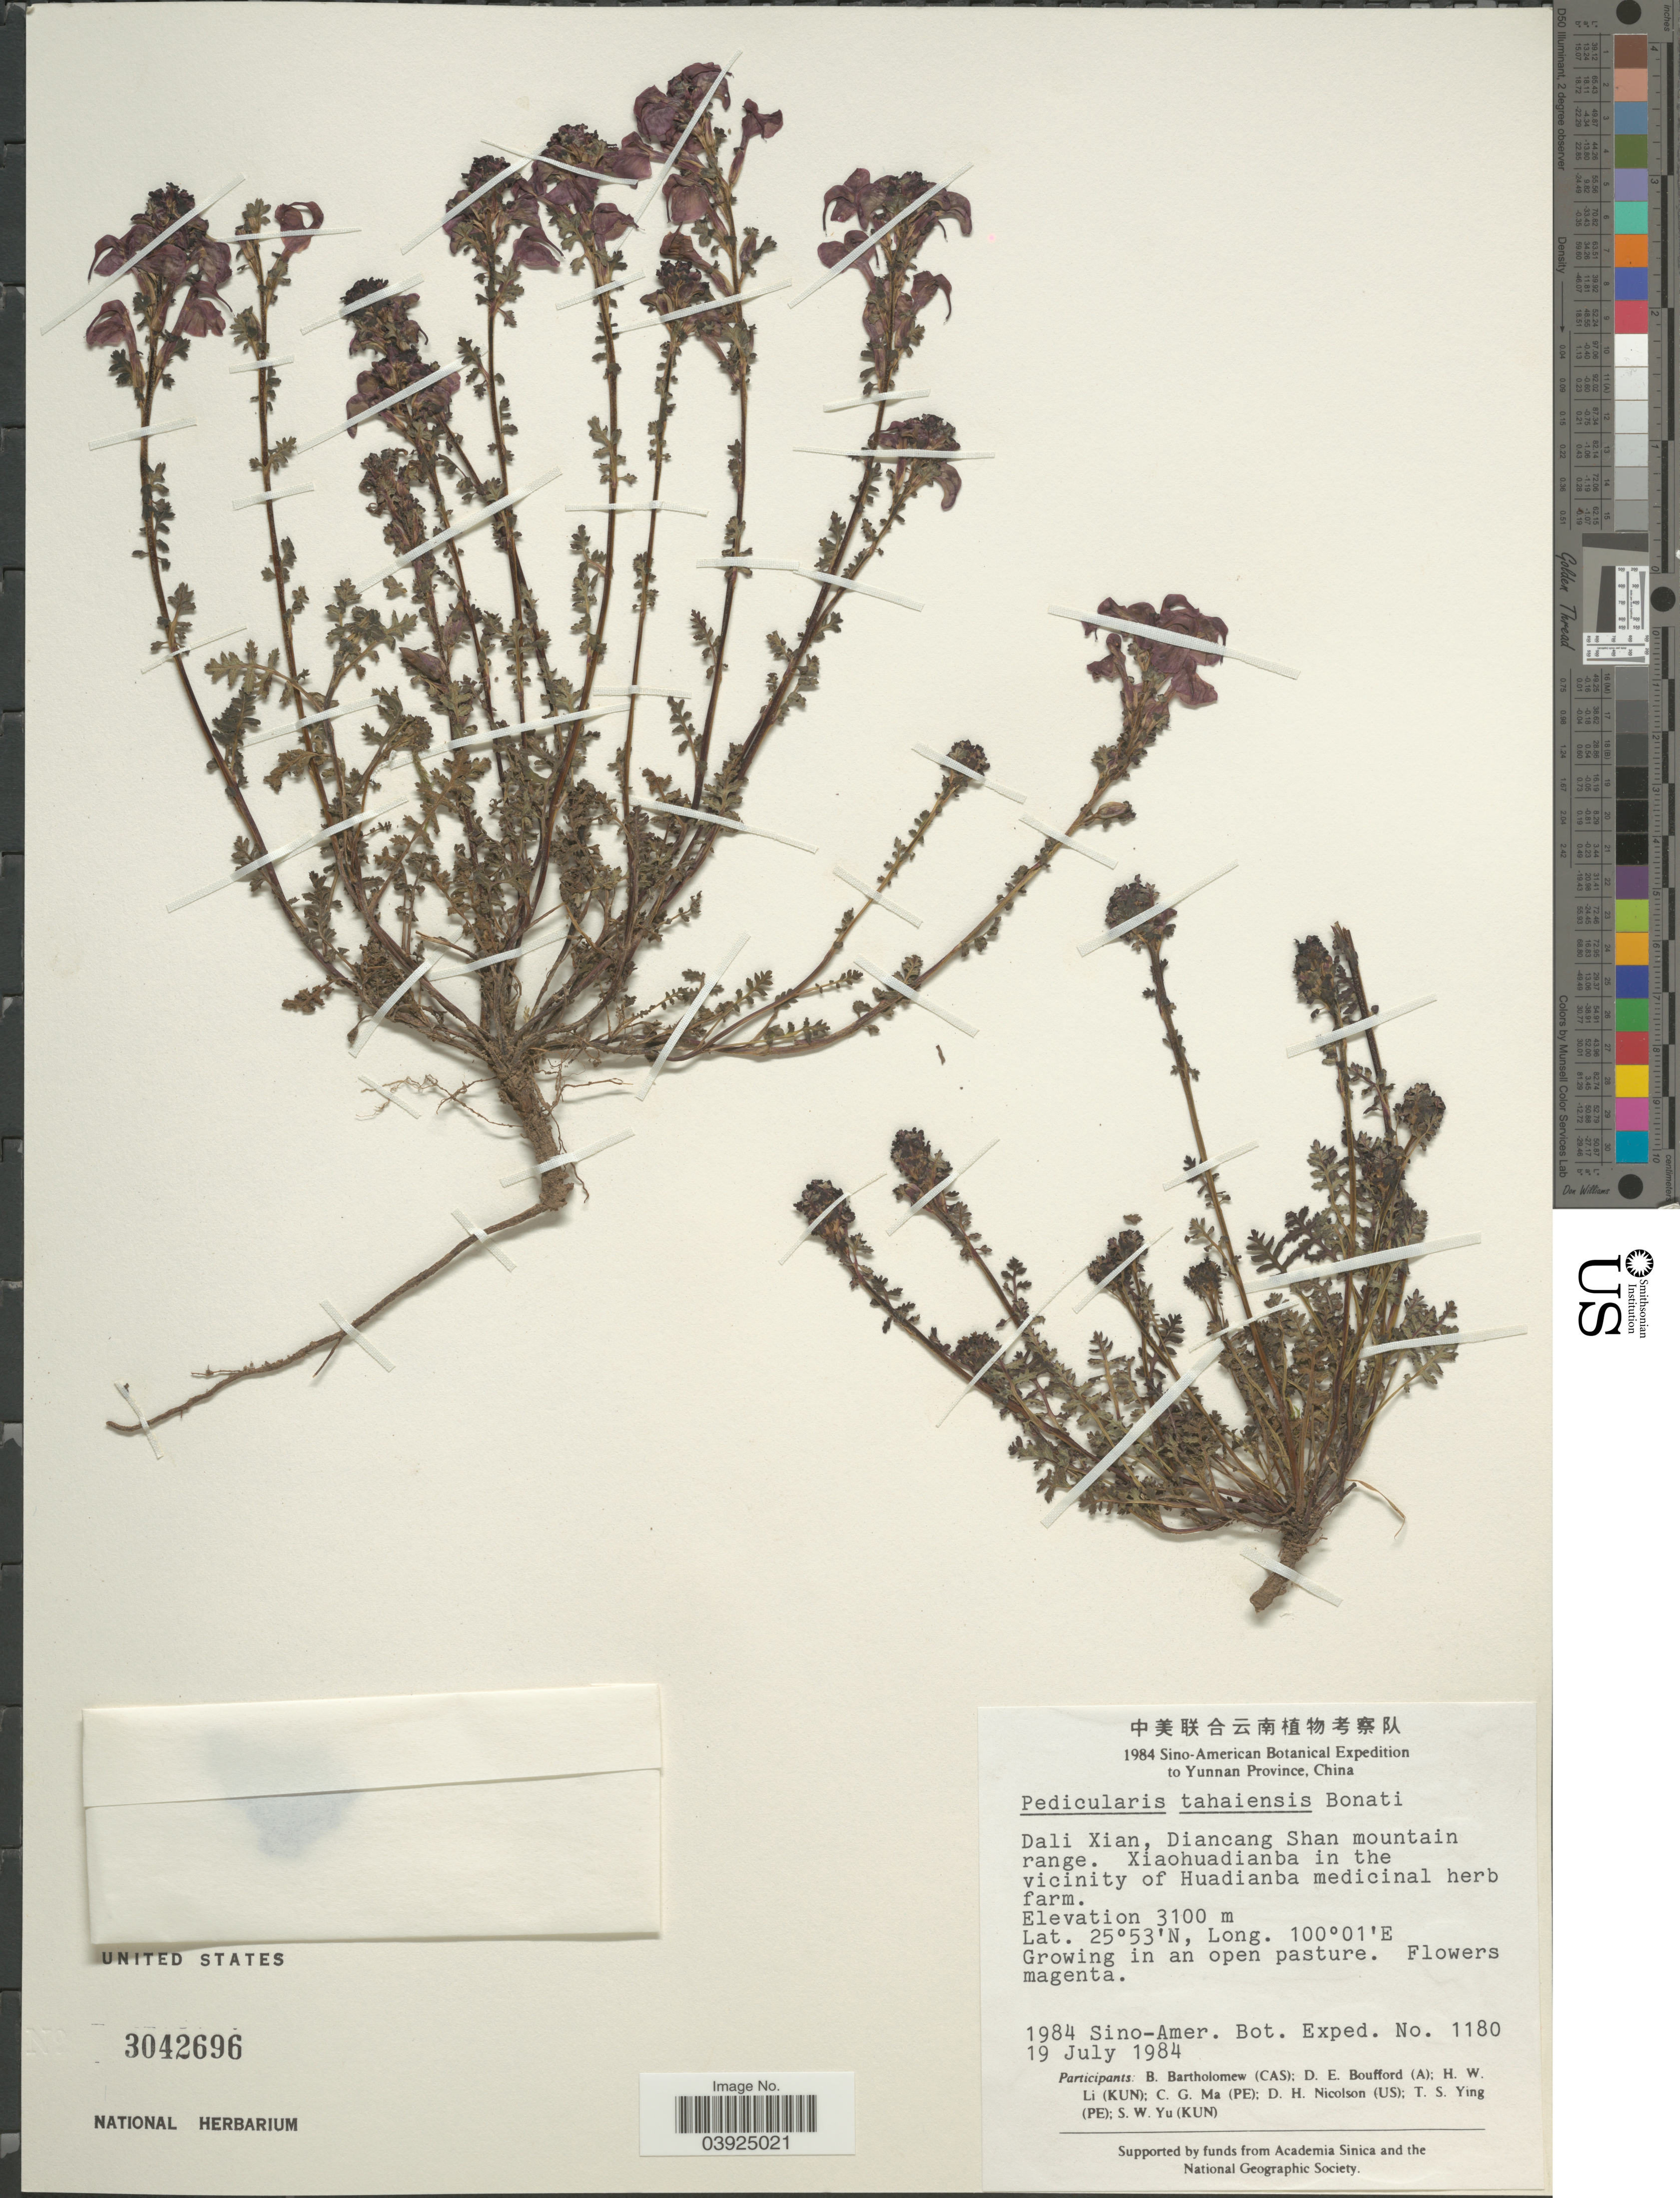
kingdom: Plantae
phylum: Tracheophyta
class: Magnoliopsida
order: Lamiales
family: Orobanchaceae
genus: Pedicularis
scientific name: Pedicularis tahaiensis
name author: Bonati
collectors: Sino-Amer. Bot. Exped. 1984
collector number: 1180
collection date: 1984-07-19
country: China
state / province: Yunnan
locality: Dali Xian, Diancang Shan mountain range. Xiaohuadianba in the vicinity of Huadianba medicinal herb farm.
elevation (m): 3100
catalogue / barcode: US 3042696